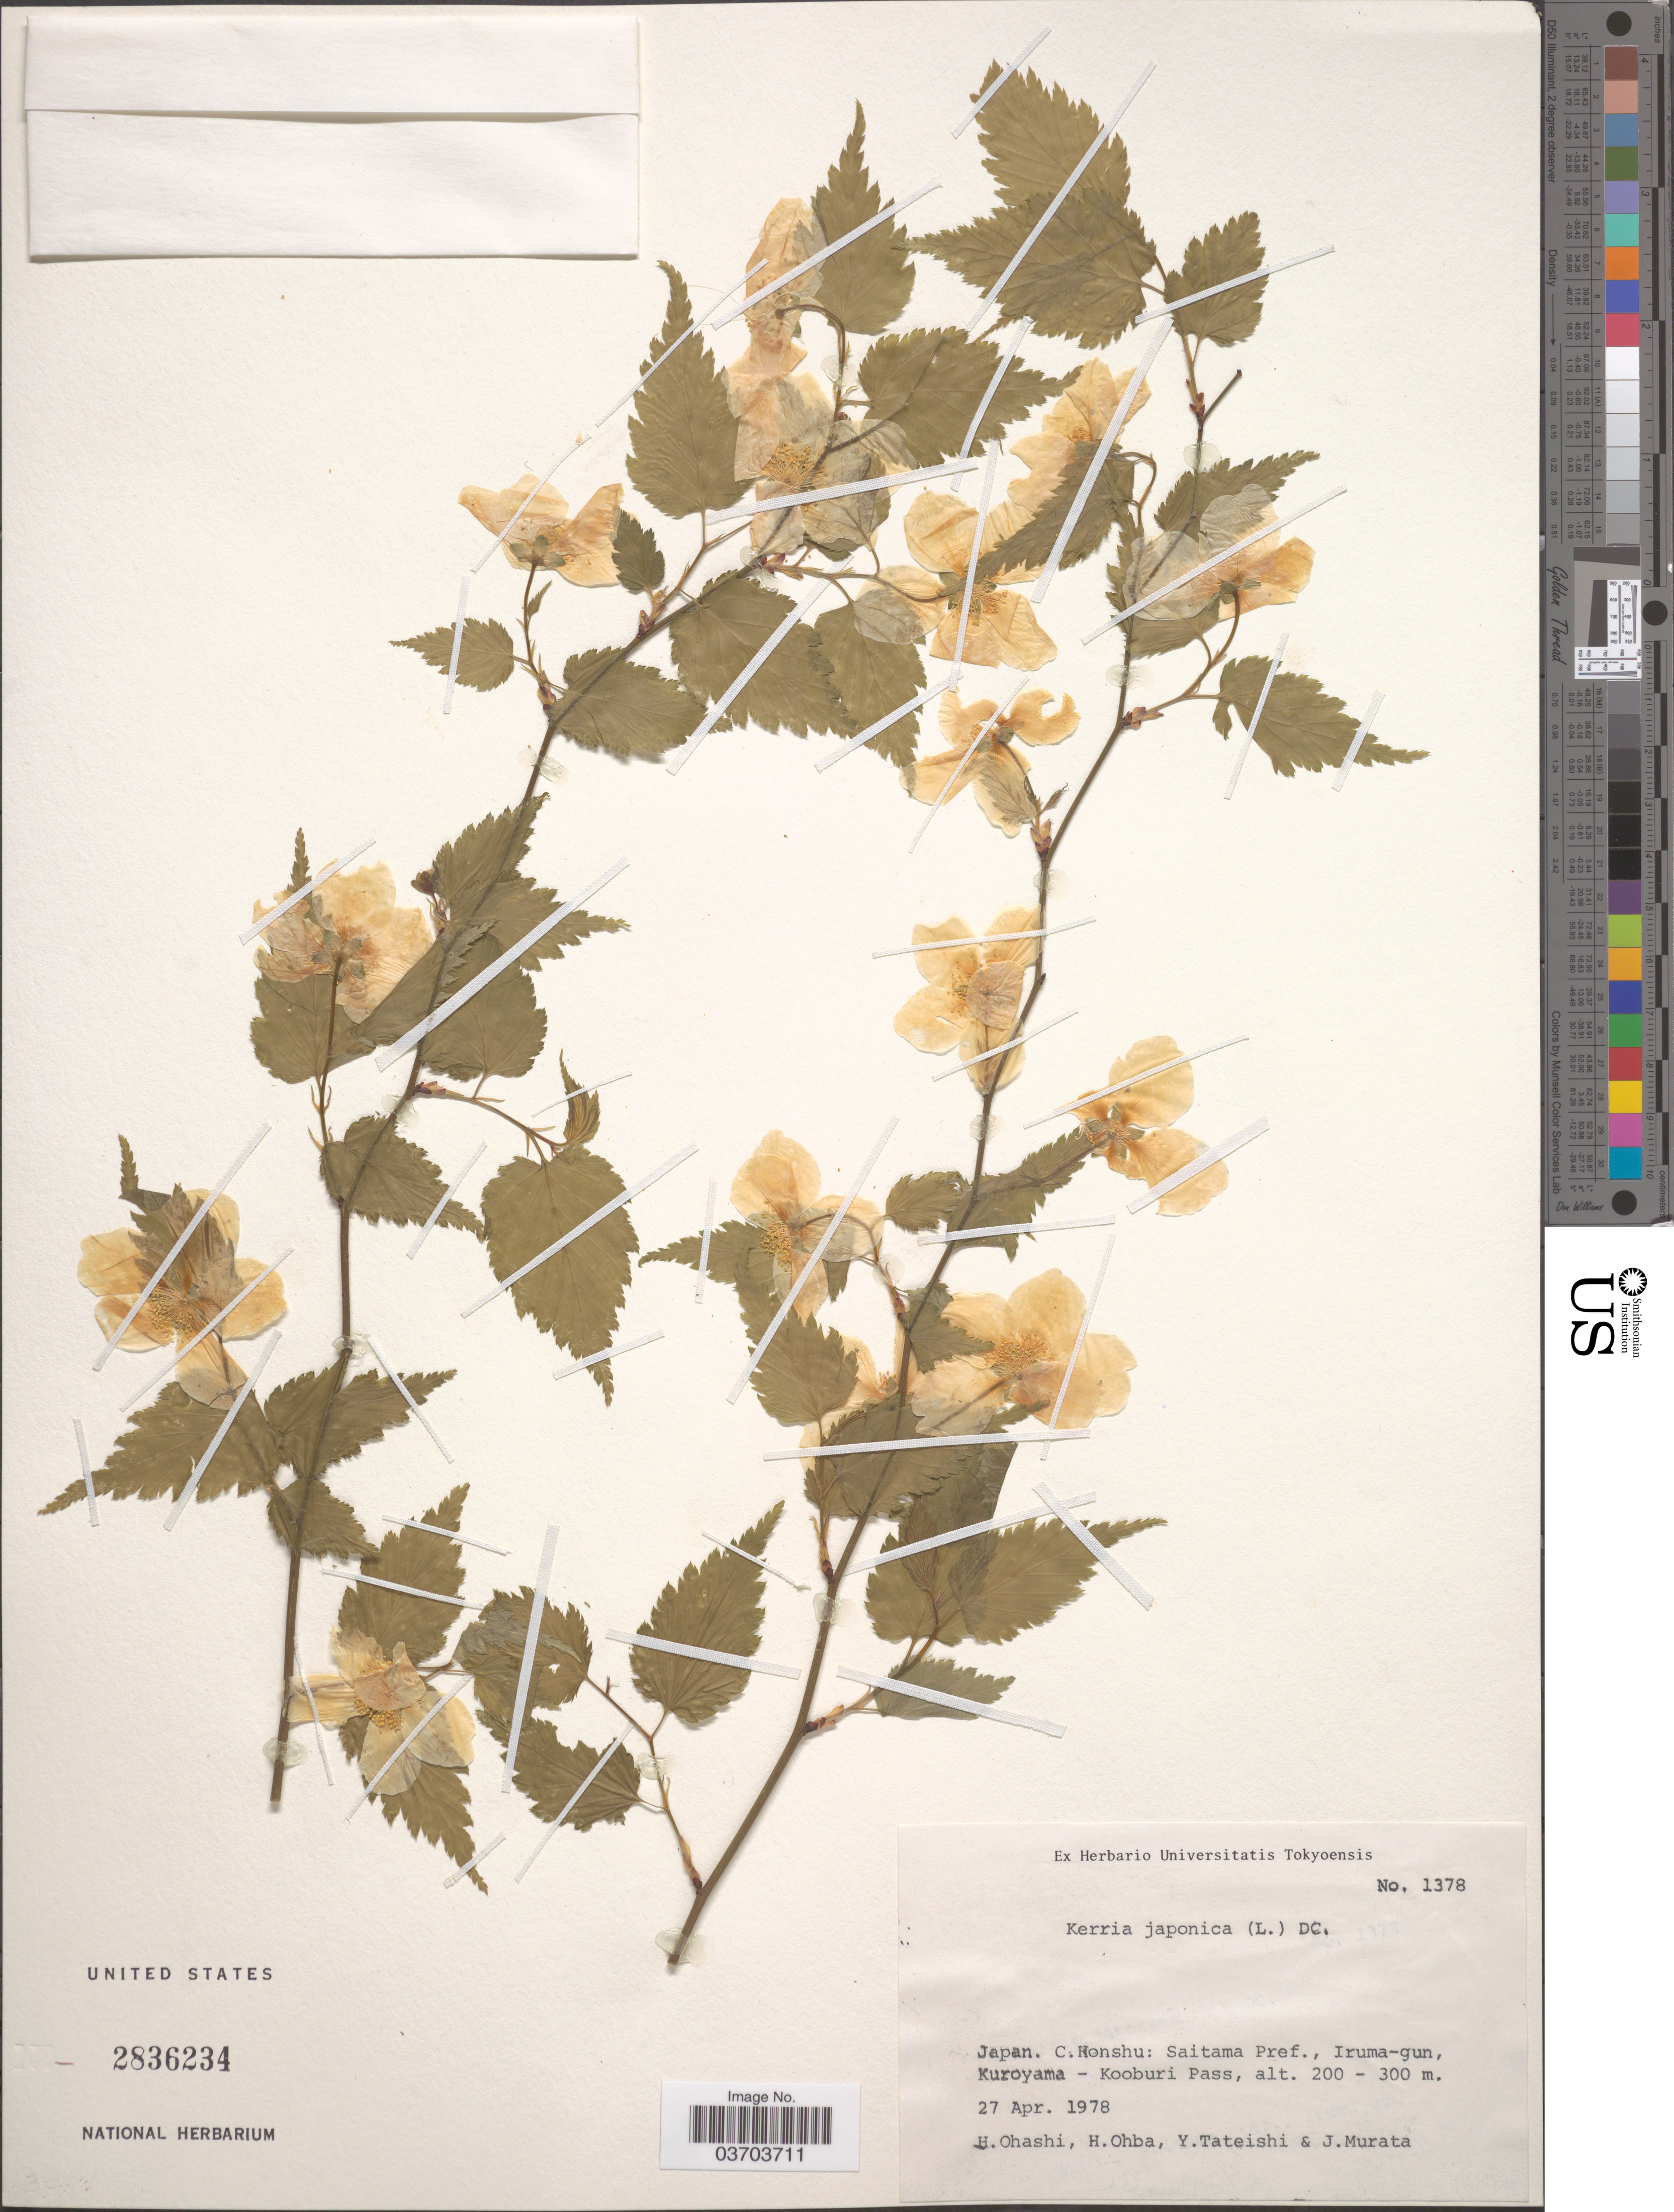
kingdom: Plantae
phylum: Tracheophyta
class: Magnoliopsida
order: Rosales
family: Rosaceae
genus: Kerria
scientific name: Kerria japonica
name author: (L.) DC.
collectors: H. Ohashi, H. Ohba, Y. Tateishi & J. Murata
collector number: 1378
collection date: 1978-04-27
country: Japan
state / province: Saitama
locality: C. Honshu: Saitama Pref., Iruma-gun, Kuroyama - Kooburi Pass.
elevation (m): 200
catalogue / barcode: US 2836234